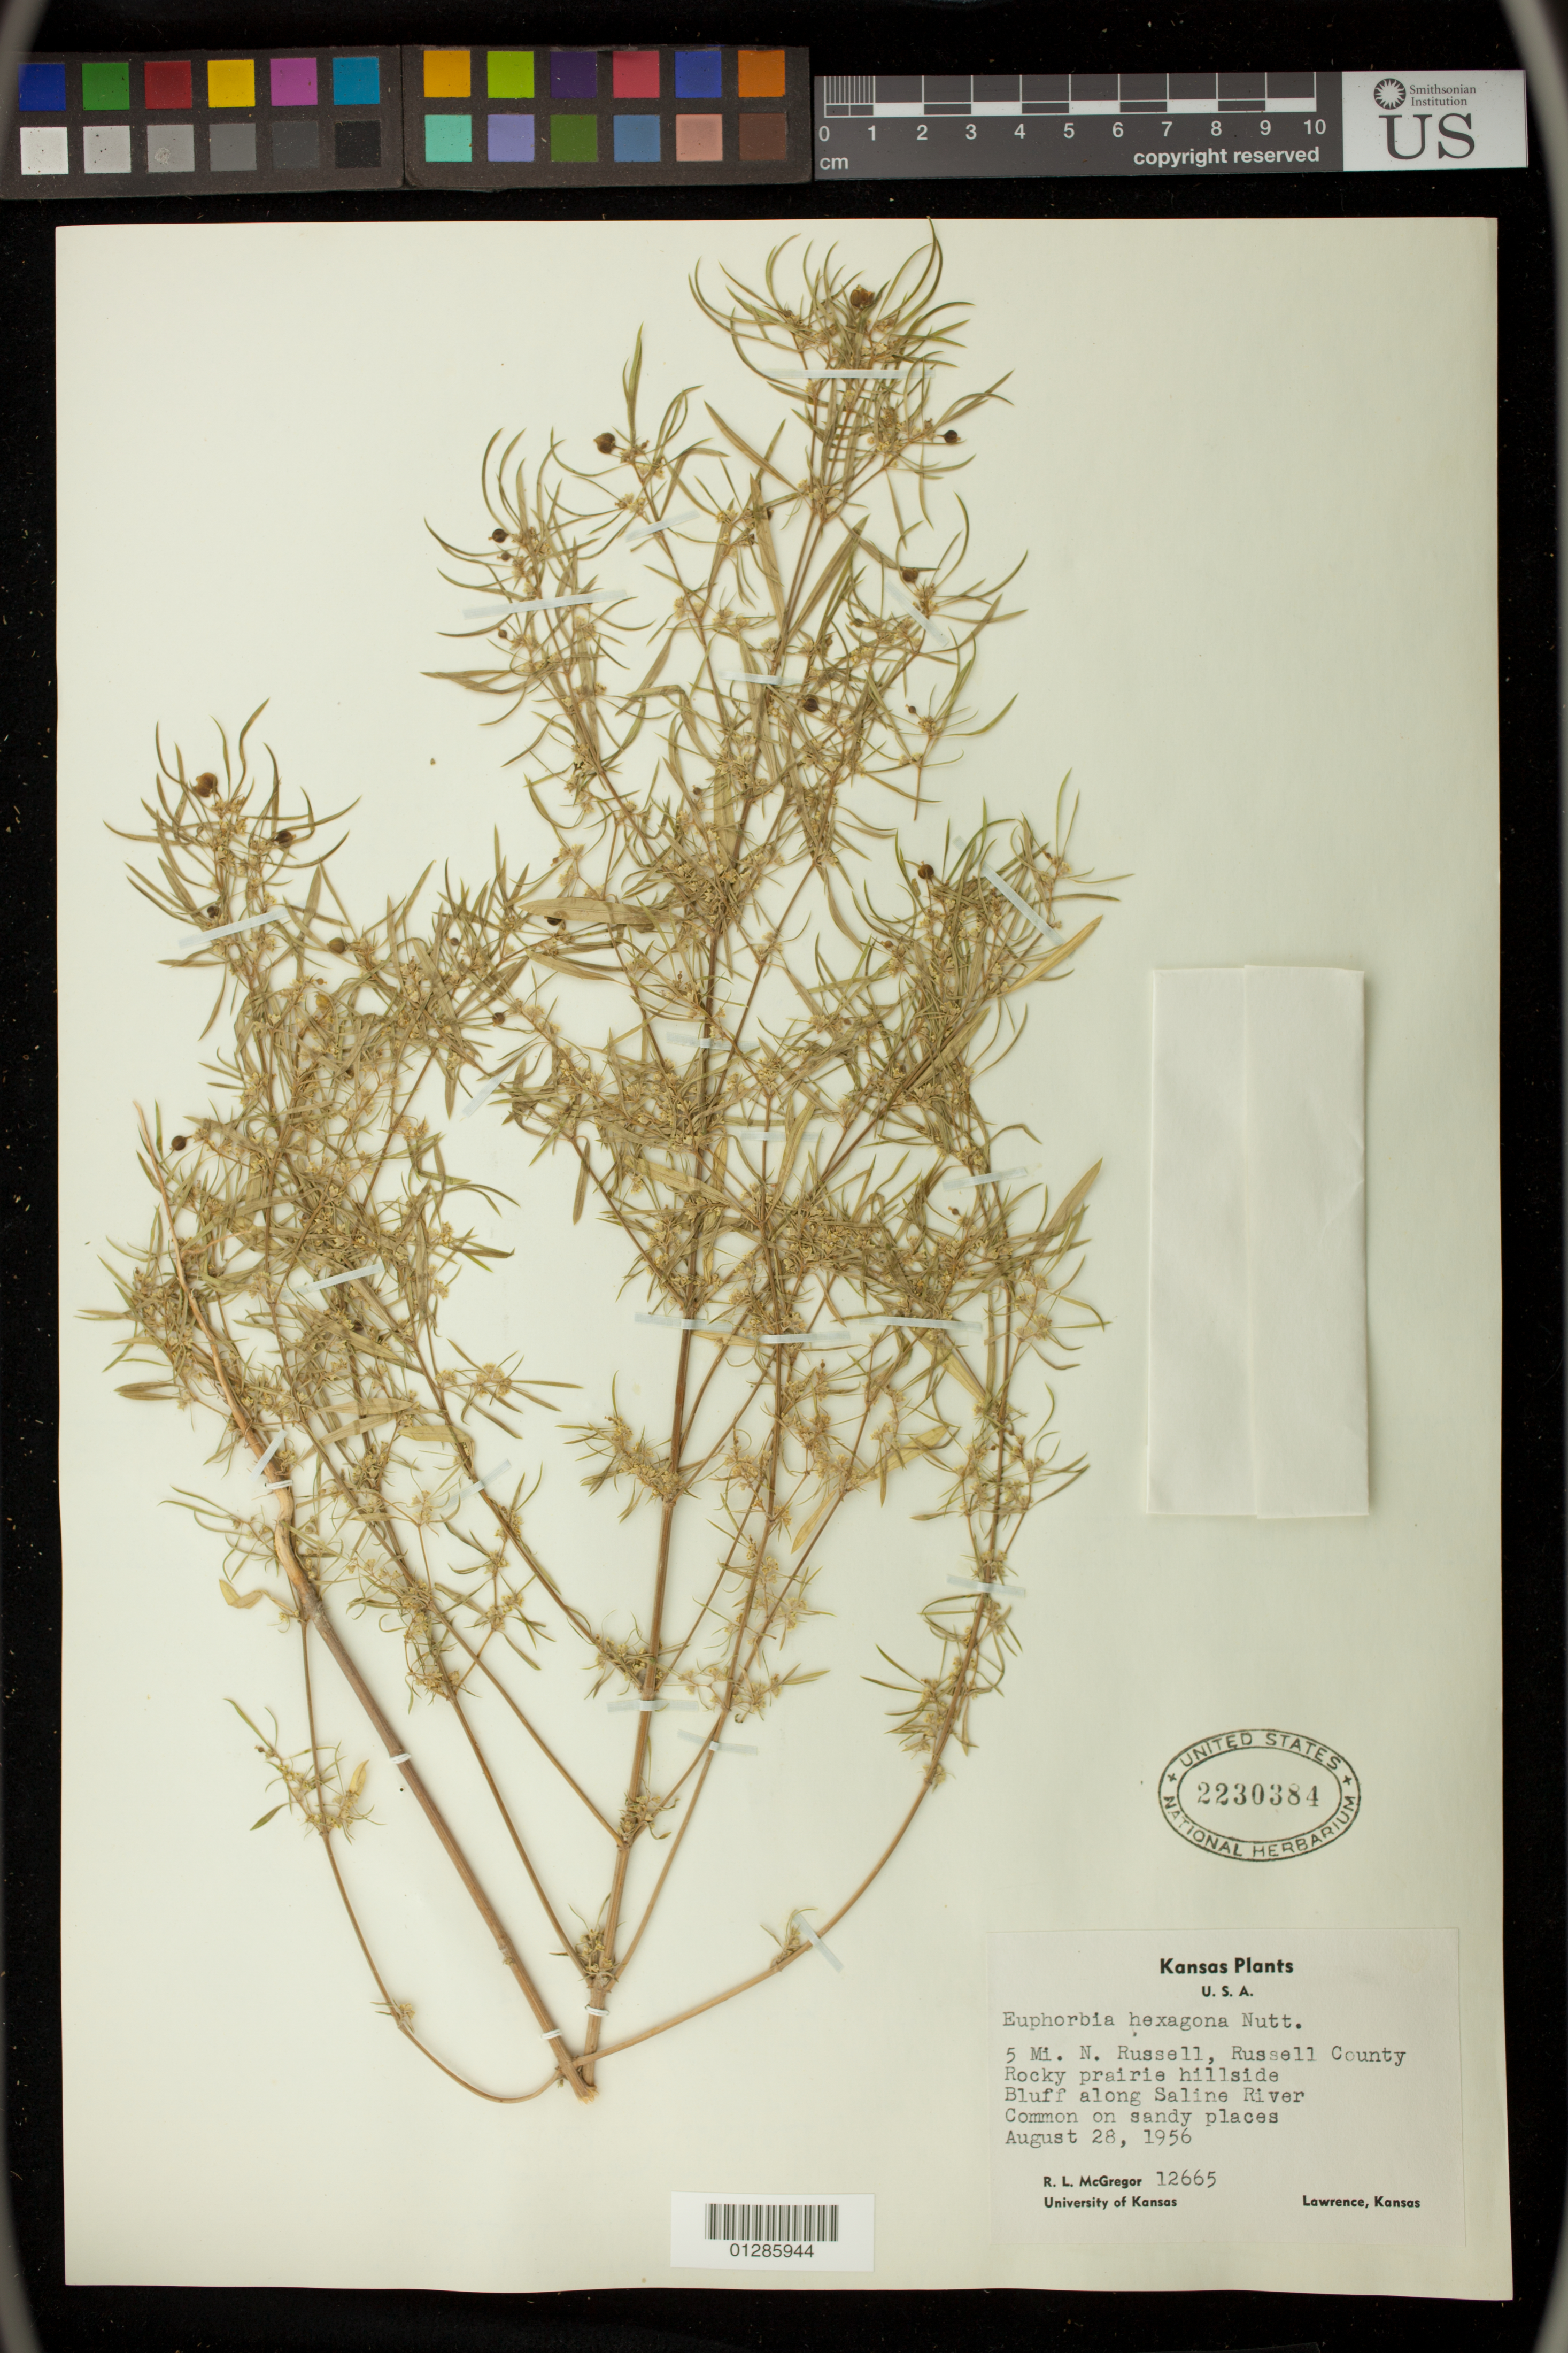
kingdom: Plantae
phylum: Tracheophyta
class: Magnoliopsida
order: Malpighiales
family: Euphorbiaceae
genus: Euphorbia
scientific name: Euphorbia hexagona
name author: Nutt. ex Spreng.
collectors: R. McGregor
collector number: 12665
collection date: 1956-08-28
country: United States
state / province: Kansas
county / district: Russell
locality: Hillside bluff along Saline River, 5 Mi N. Russell.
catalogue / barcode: US 2230384